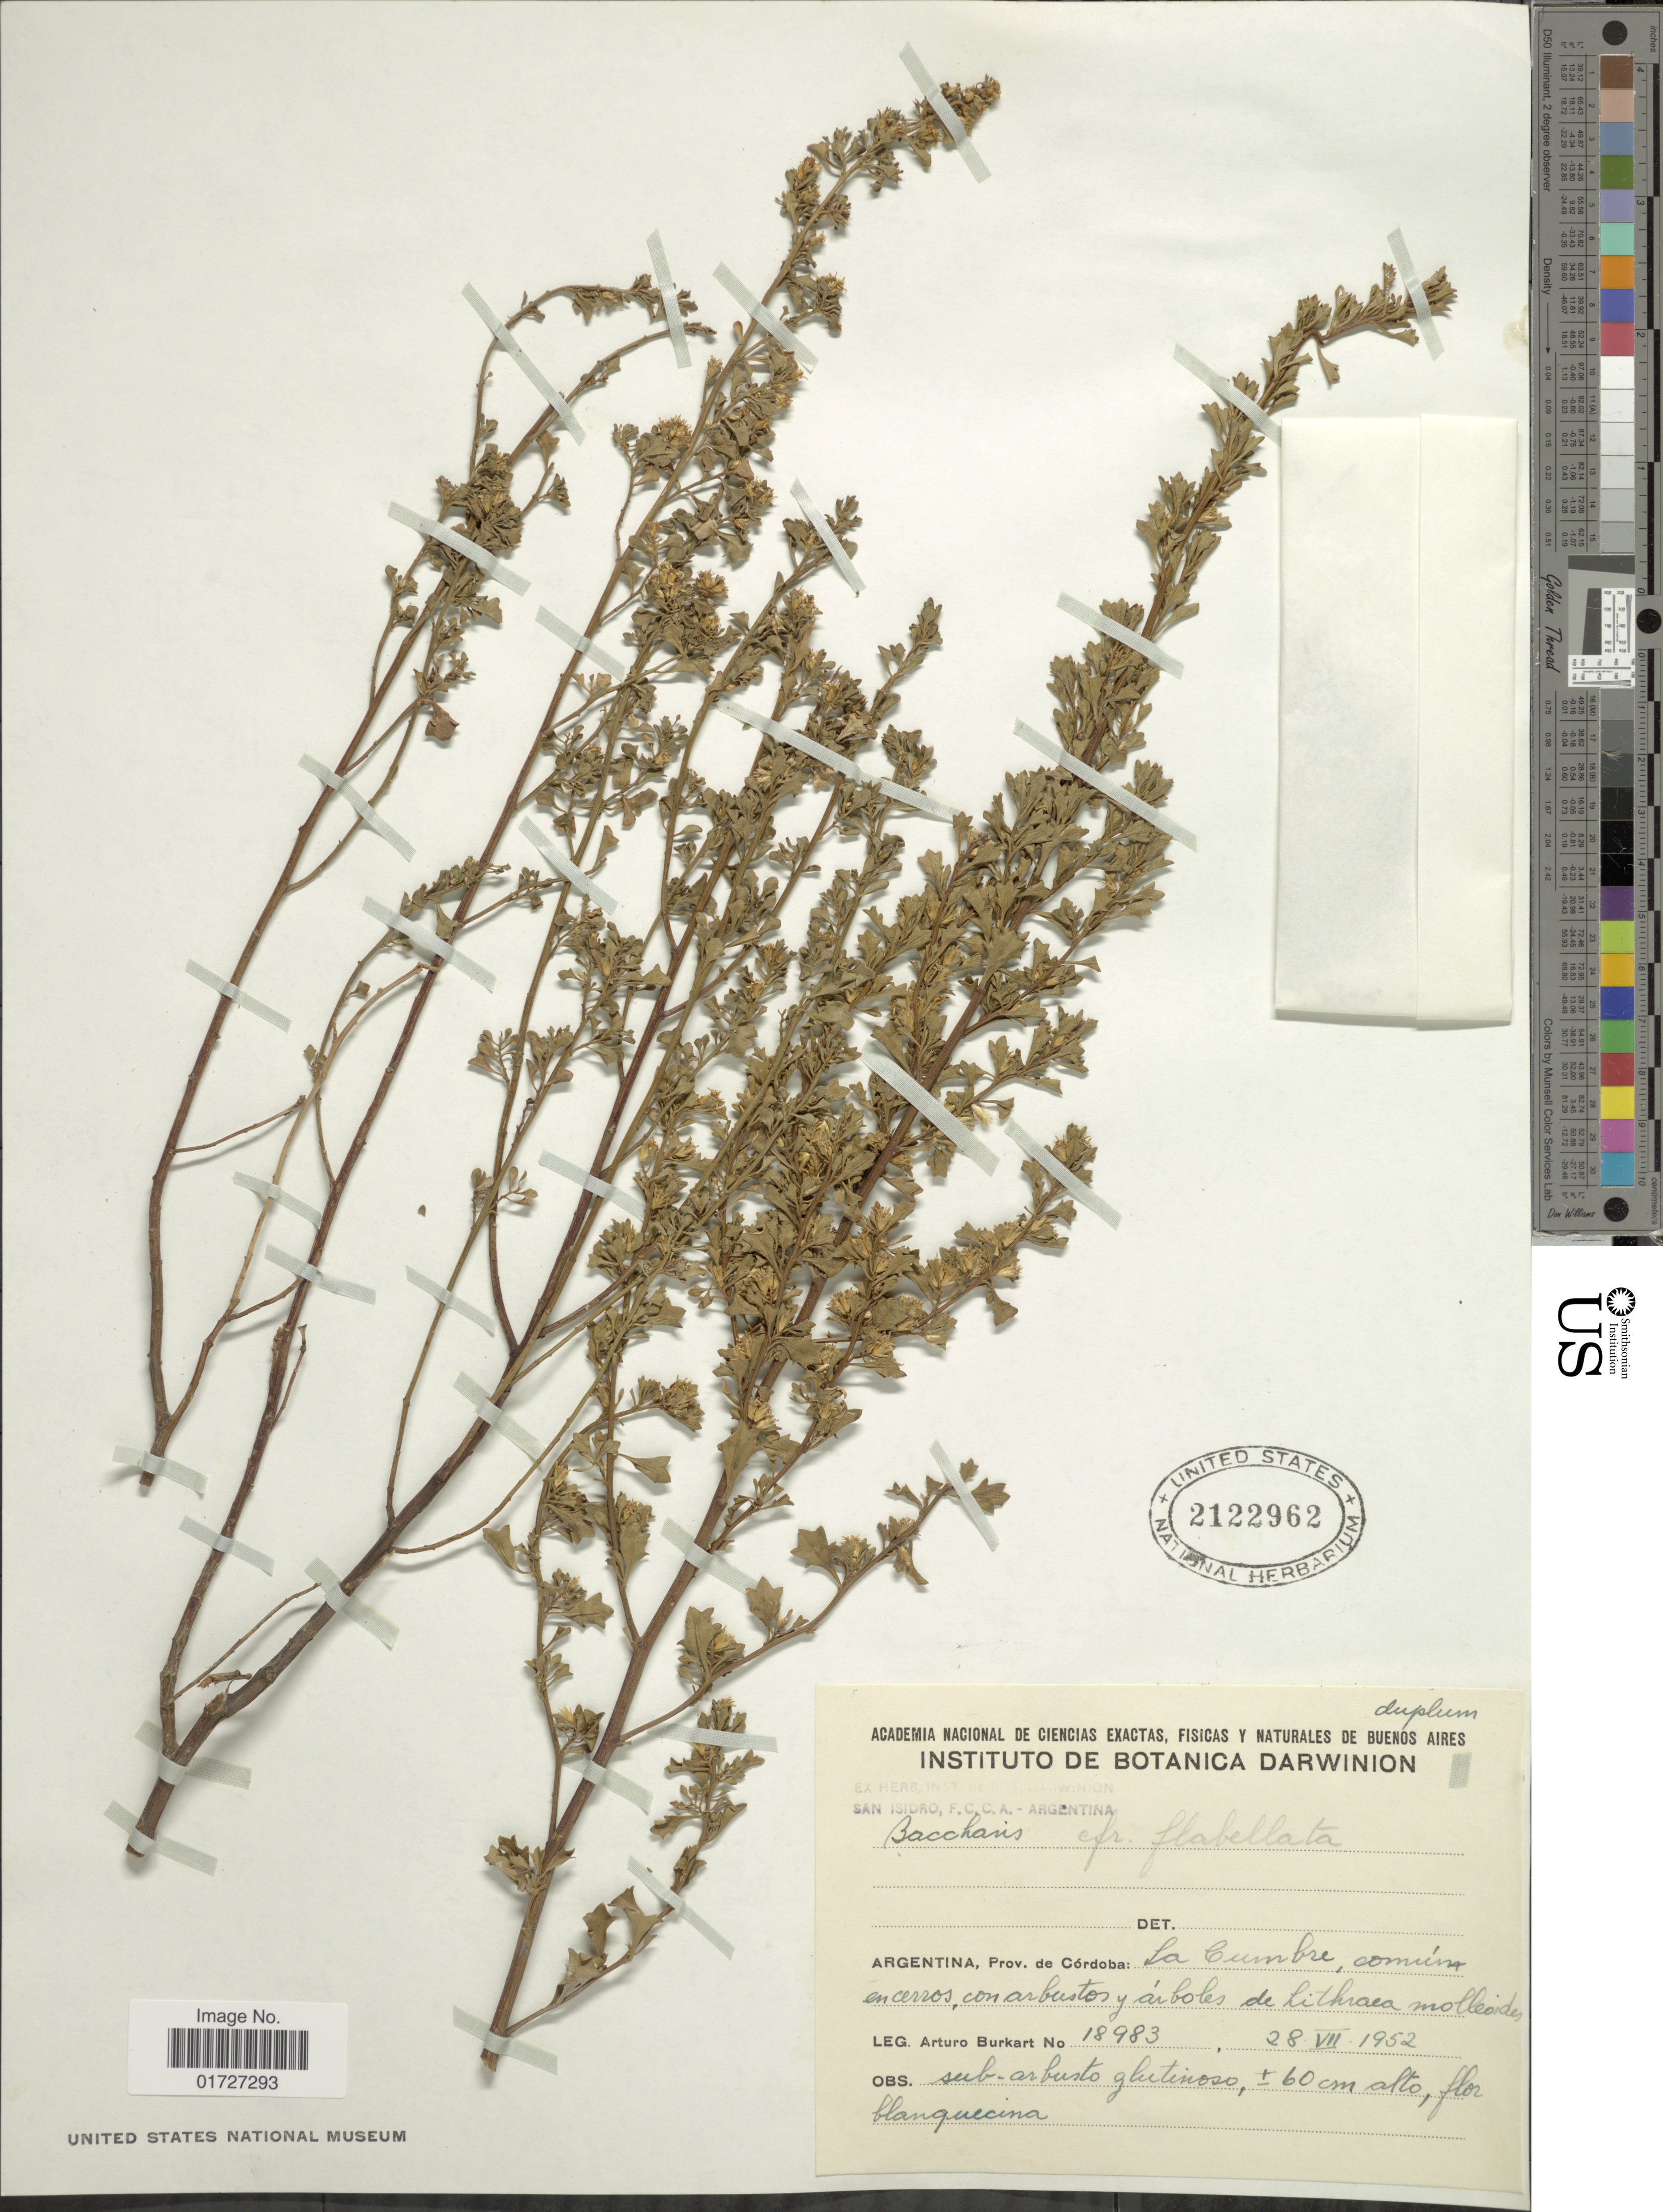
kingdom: Plantae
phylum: Tracheophyta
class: Magnoliopsida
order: Asterales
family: Asteraceae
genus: Baccharis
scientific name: Baccharis flabellata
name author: Hook. & Arn.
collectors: A. E. Burkart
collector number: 18983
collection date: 1952-07-28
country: Argentina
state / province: Cordoba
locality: La Cumbre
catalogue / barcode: US 2122962